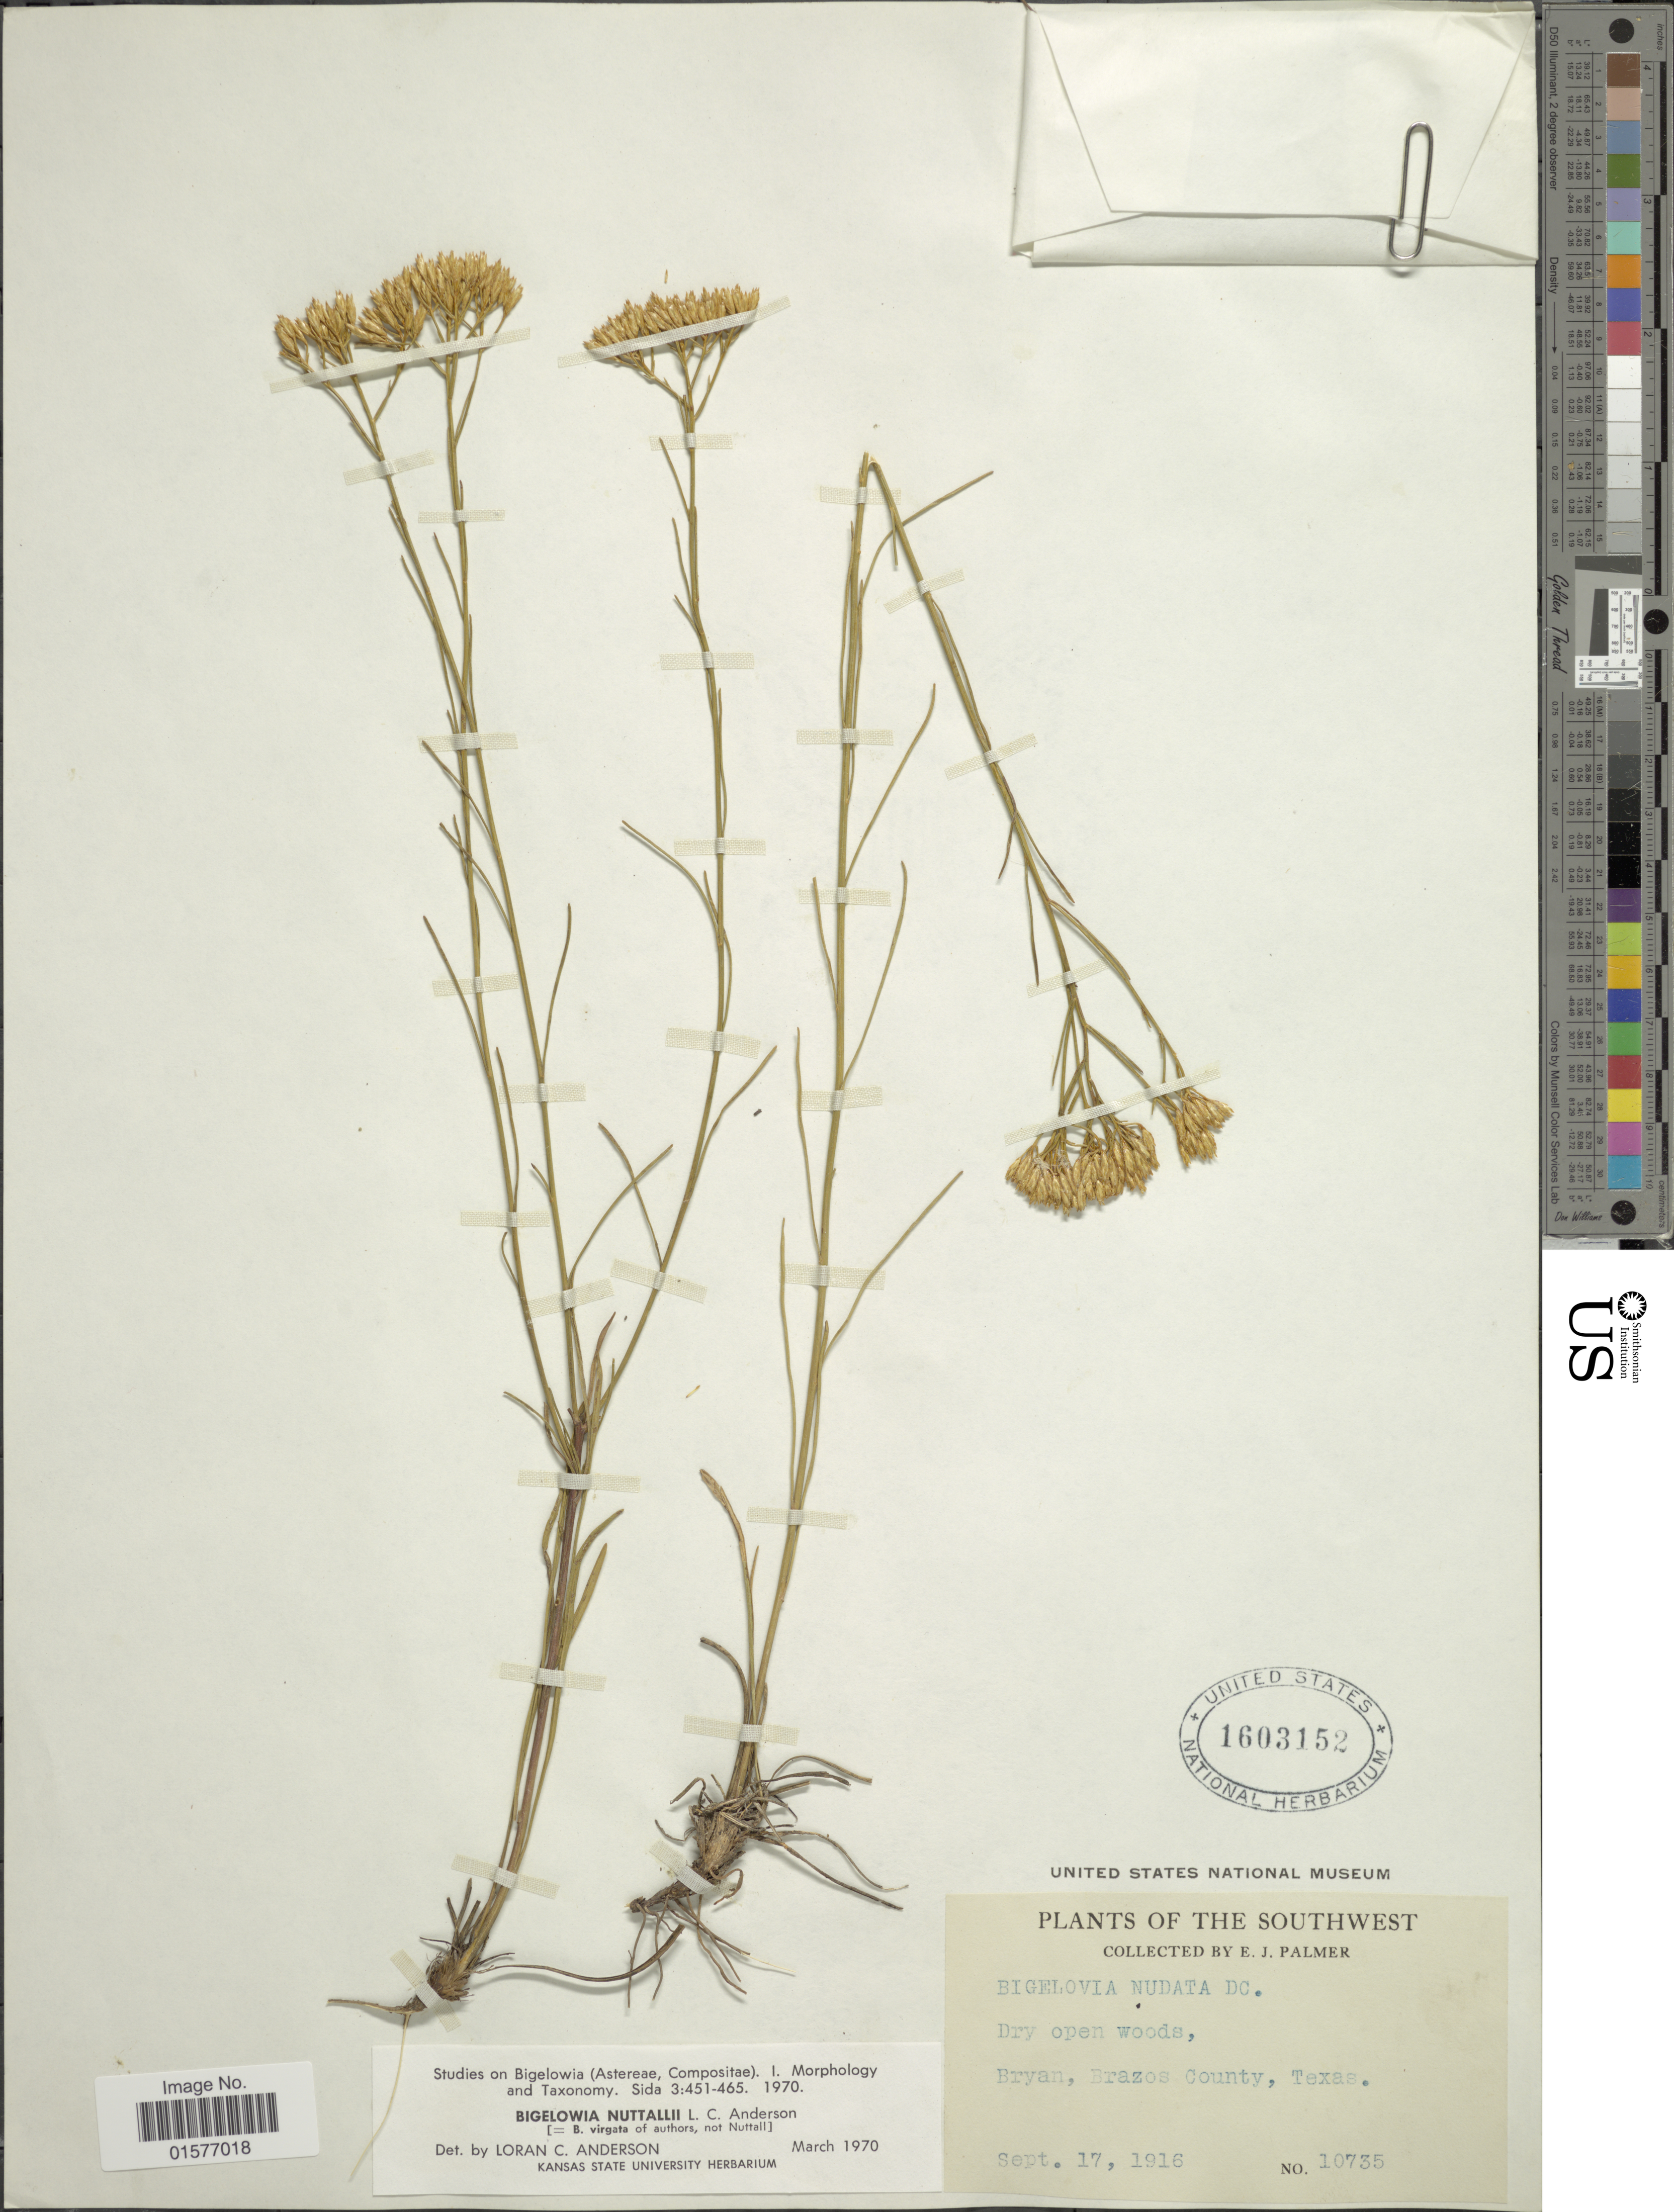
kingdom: Plantae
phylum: Tracheophyta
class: Magnoliopsida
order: Asterales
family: Asteraceae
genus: Bigelowia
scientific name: Bigelowia nuttallii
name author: L.C. Anderson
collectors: E. J. Palmer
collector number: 10735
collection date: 1916-09-17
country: United States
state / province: Texas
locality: The Southwest, Dry open woods, Bryan, Brazos County, Texas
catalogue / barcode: US 1603152